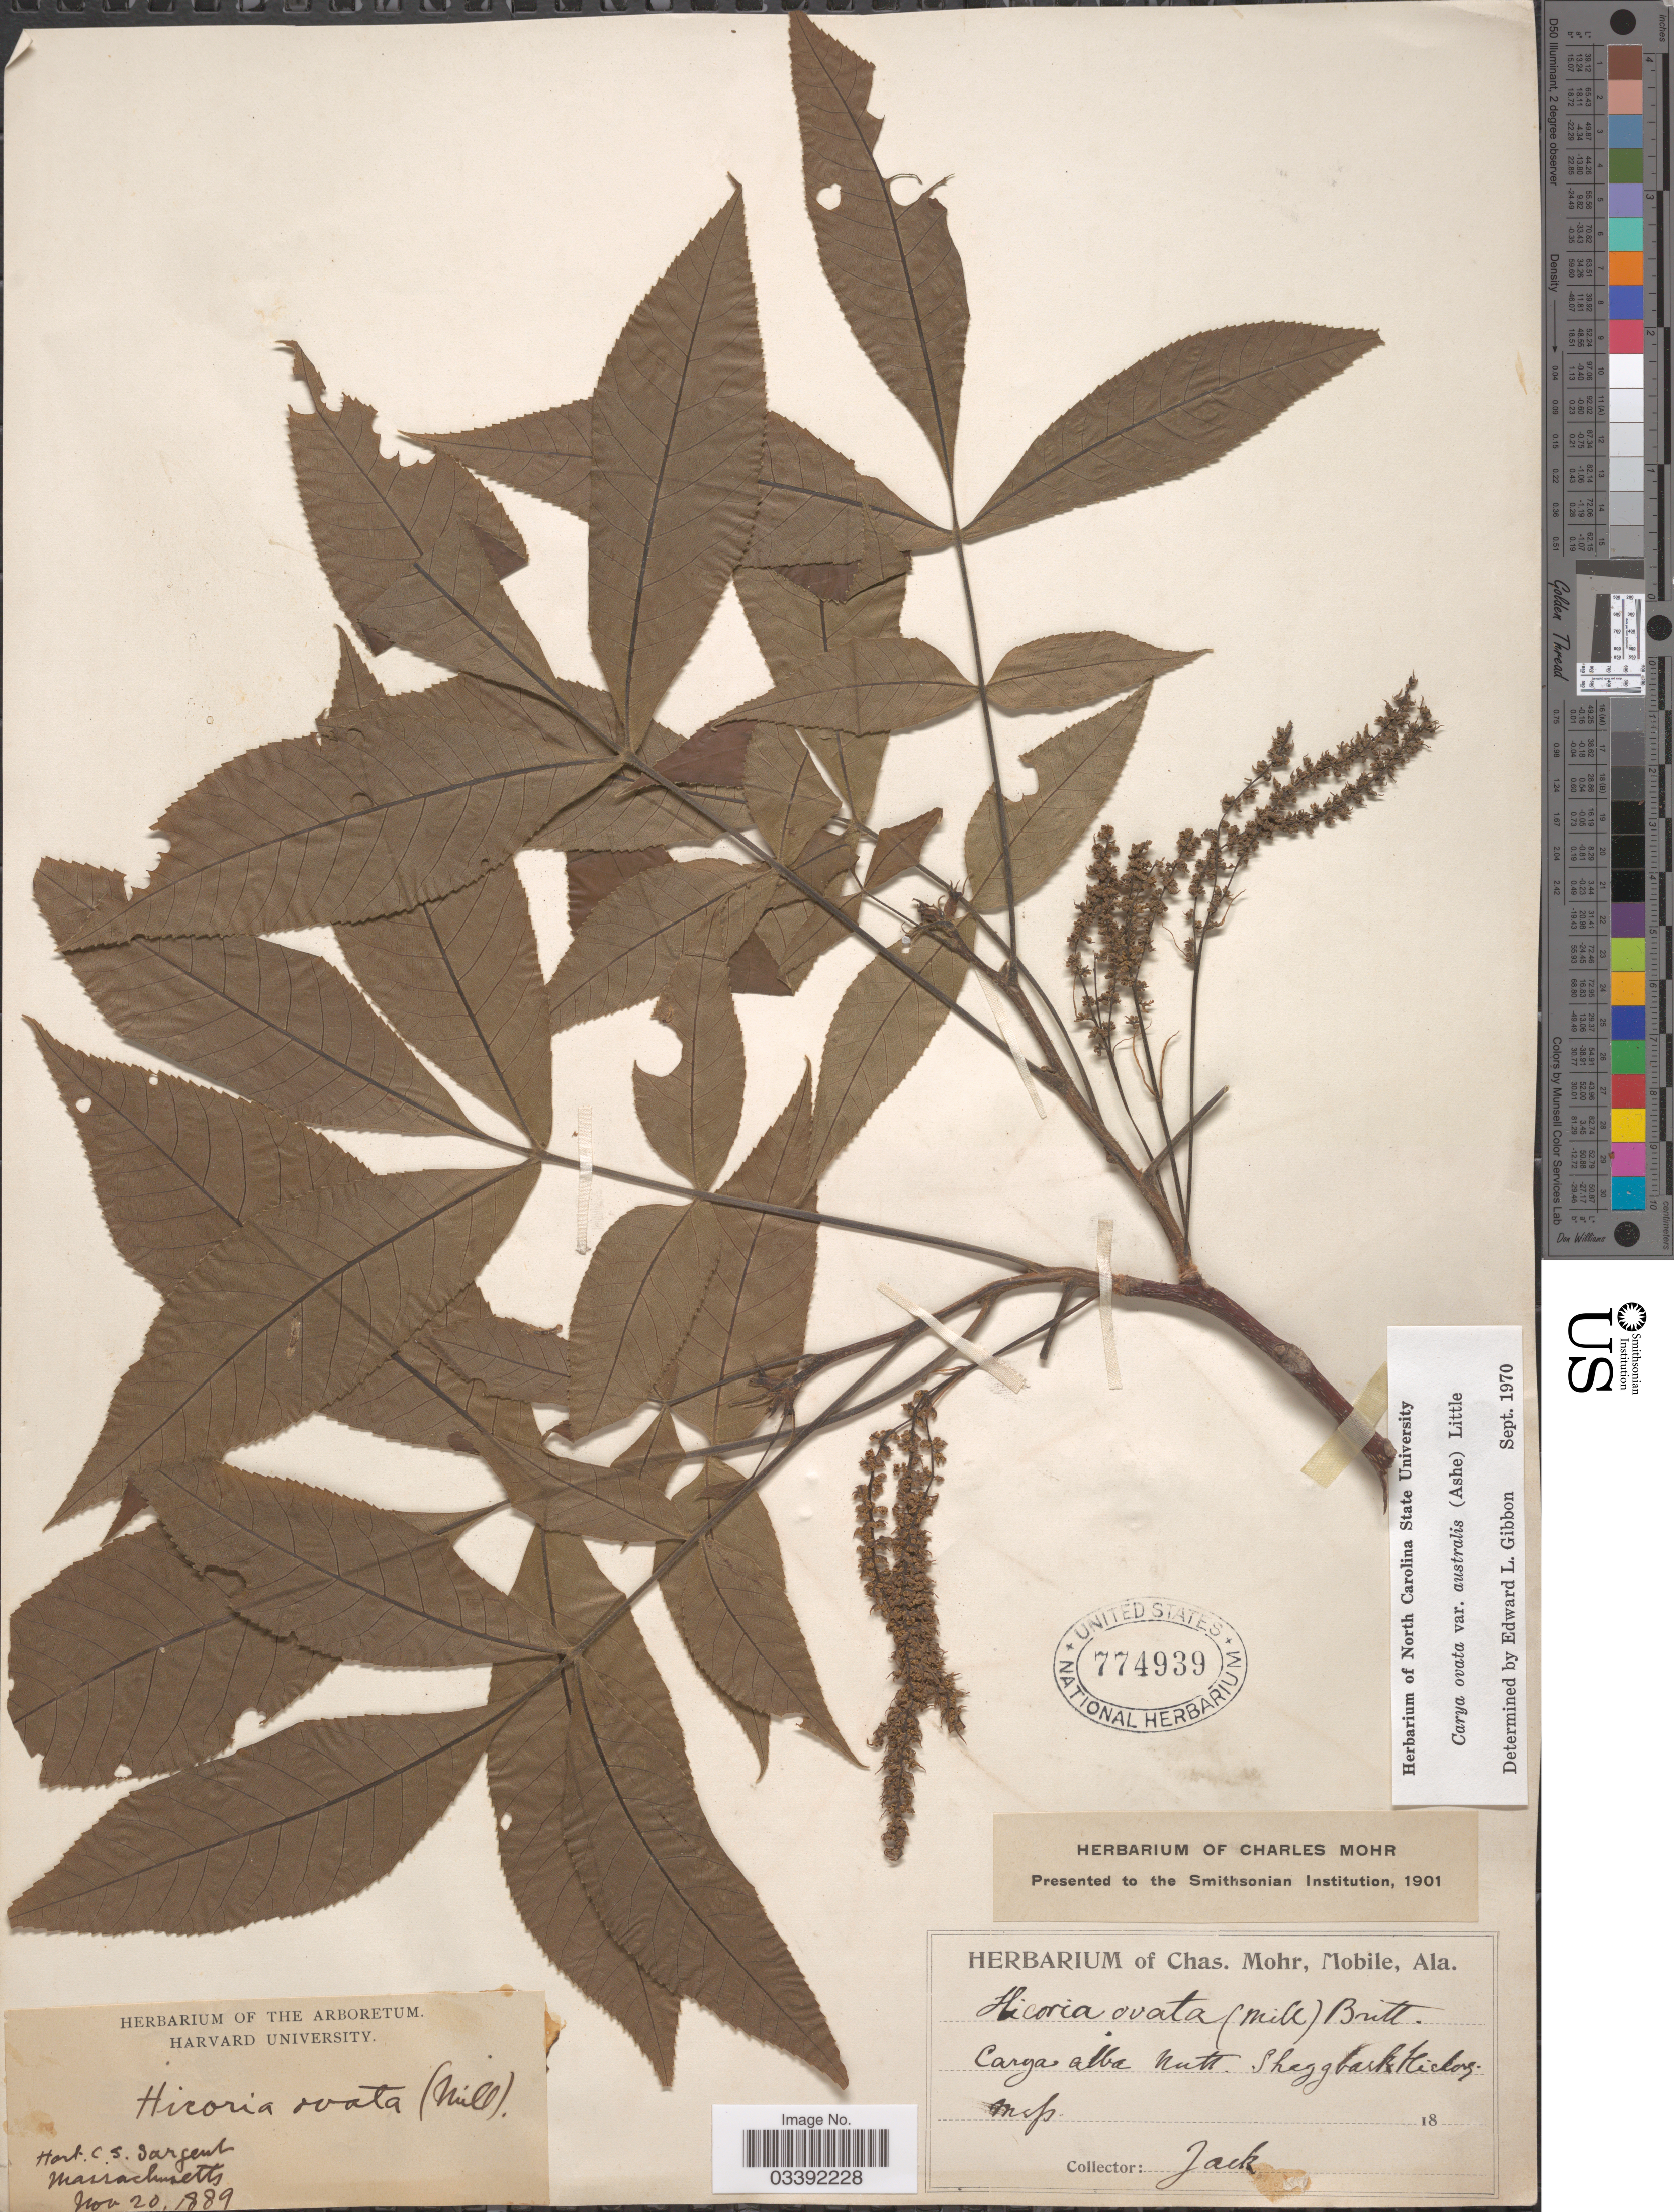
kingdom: Plantae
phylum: Tracheophyta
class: Magnoliopsida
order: Fagales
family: Juglandaceae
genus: Carya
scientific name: Carya ovata var. australis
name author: (Ashe) Little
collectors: Jack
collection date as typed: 18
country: United States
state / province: Mississippi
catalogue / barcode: US 774939